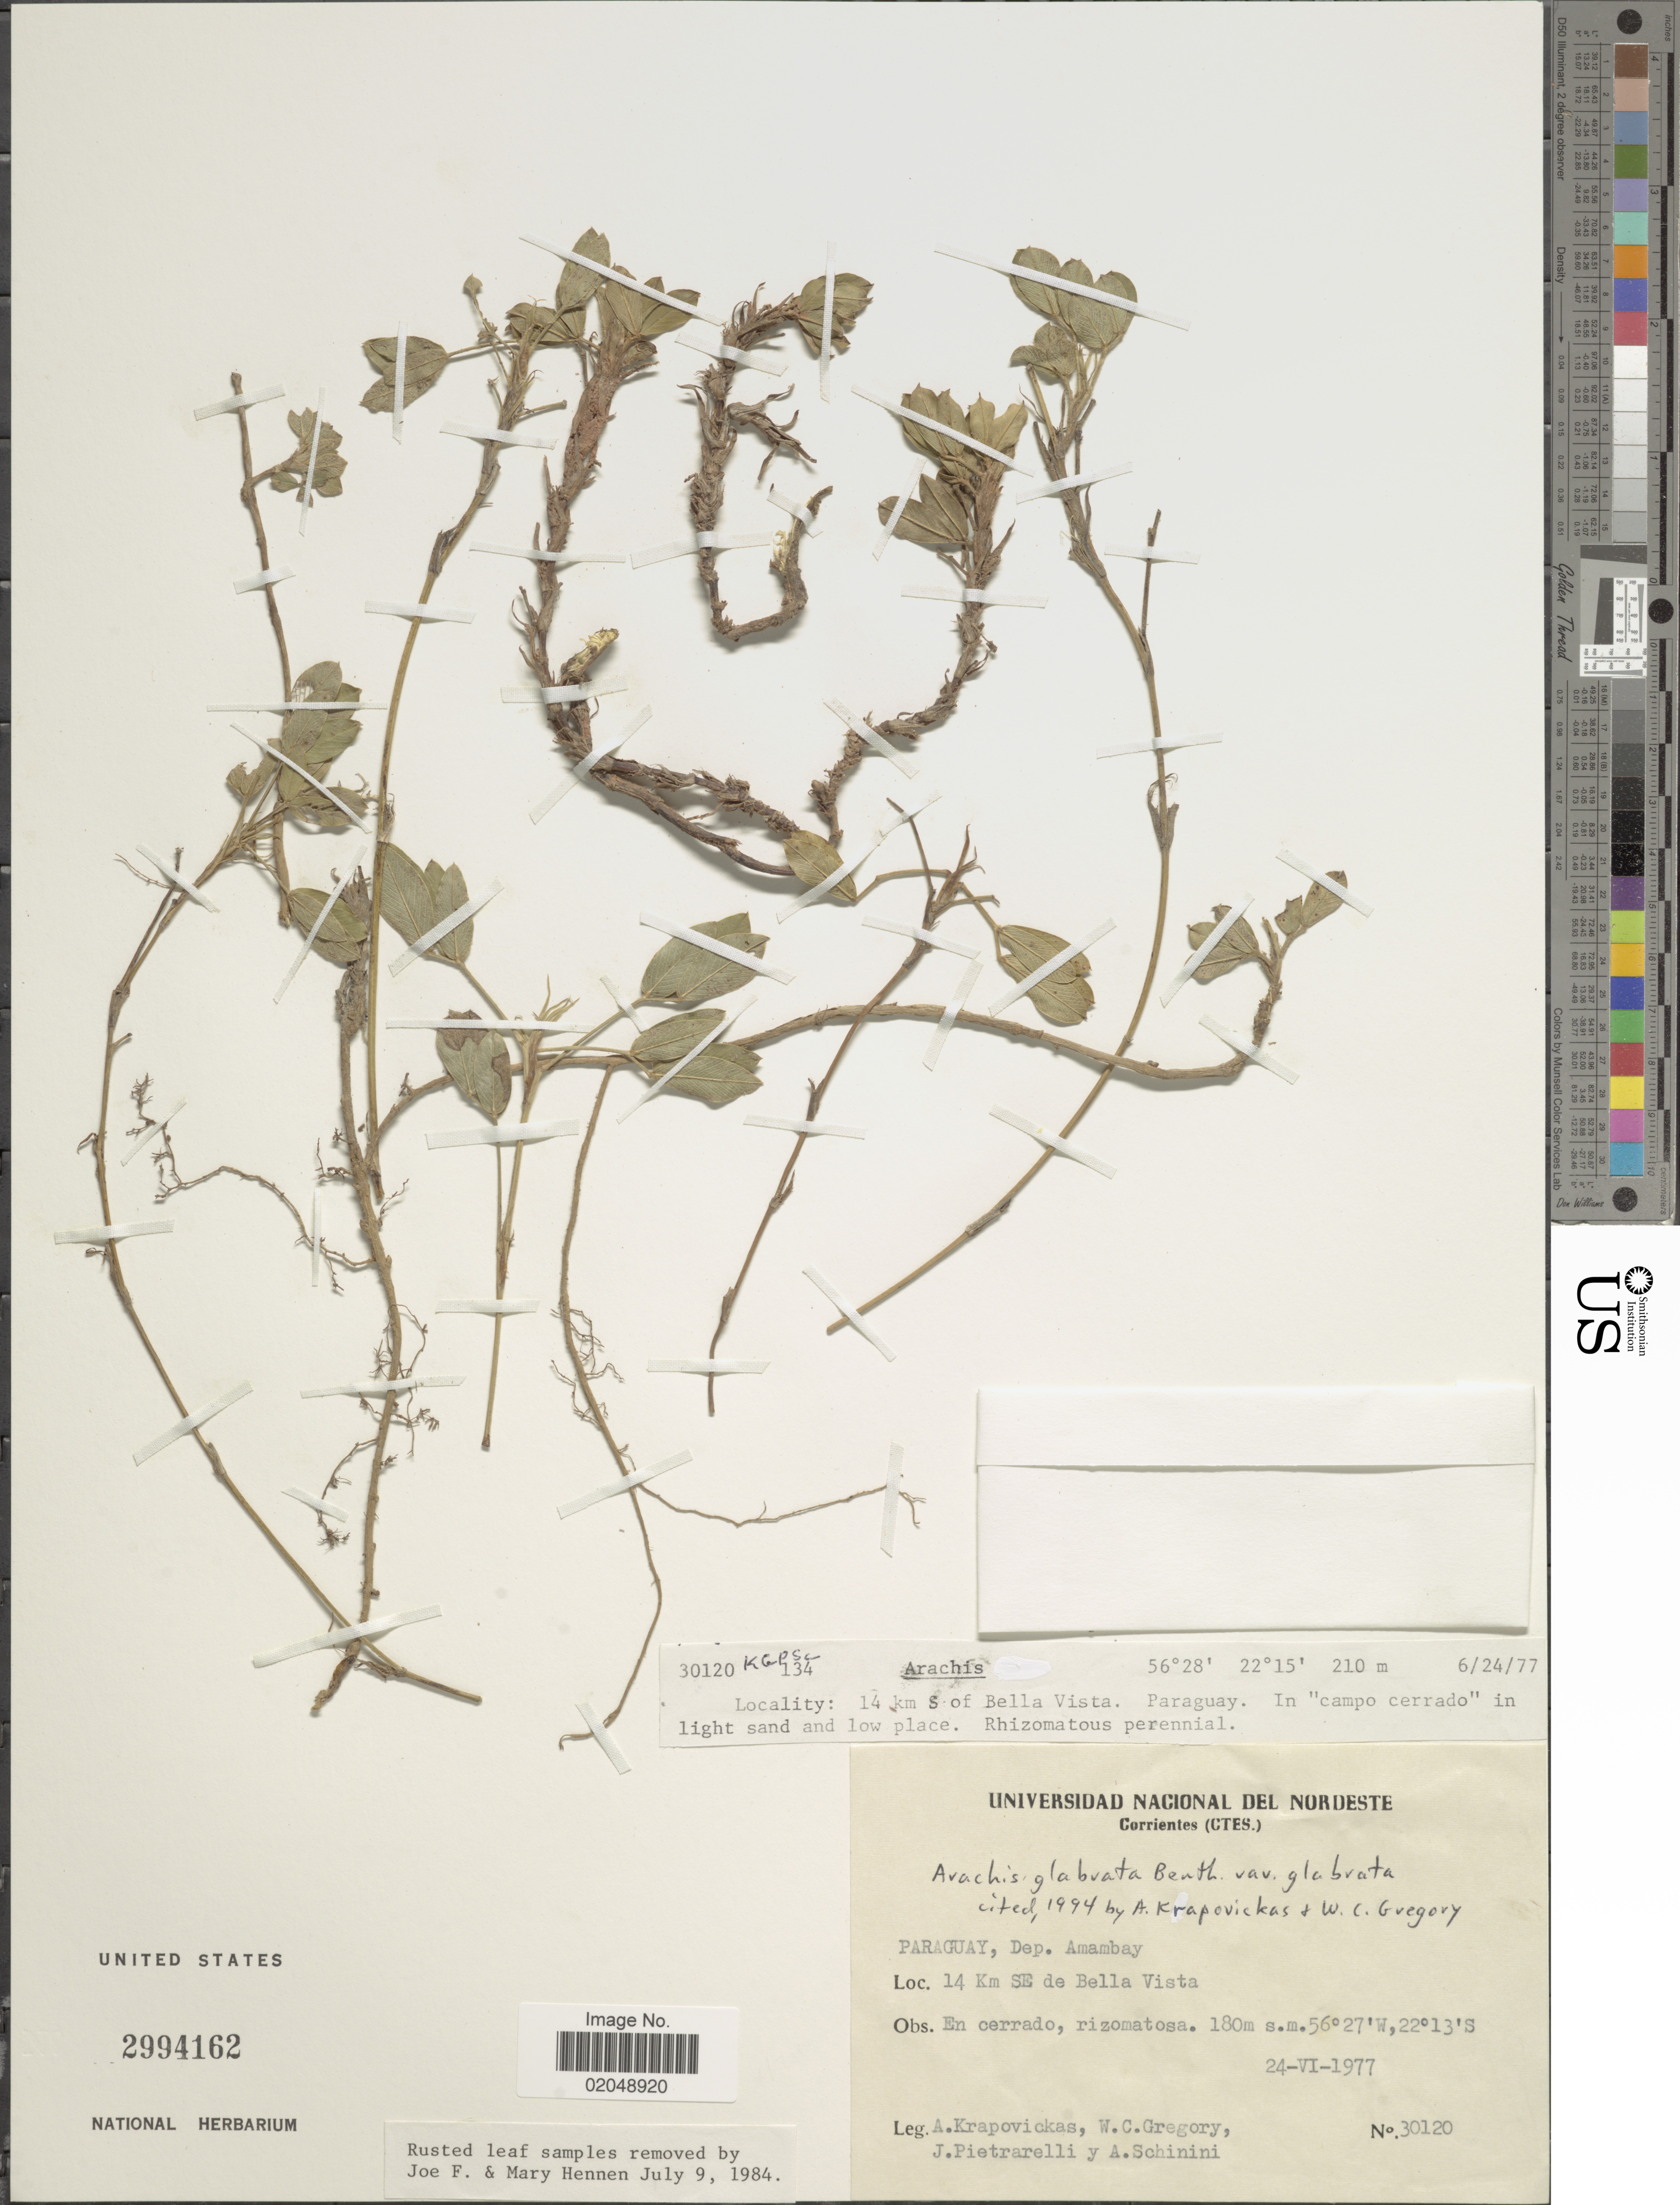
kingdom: Plantae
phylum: Tracheophyta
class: Magnoliopsida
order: Fabales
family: Fabaceae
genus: Arachis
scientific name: Arachis glabrata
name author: Benth.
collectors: A. Krapovickas, W. C. Gregory, J. Pietrarelli & A. Schinini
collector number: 30120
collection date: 1977-06-24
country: Paraguay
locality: Dep. Amambay, 14 Km SE de Bella Vista, En cerradp, rizomatosa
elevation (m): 180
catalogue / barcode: US 2994162